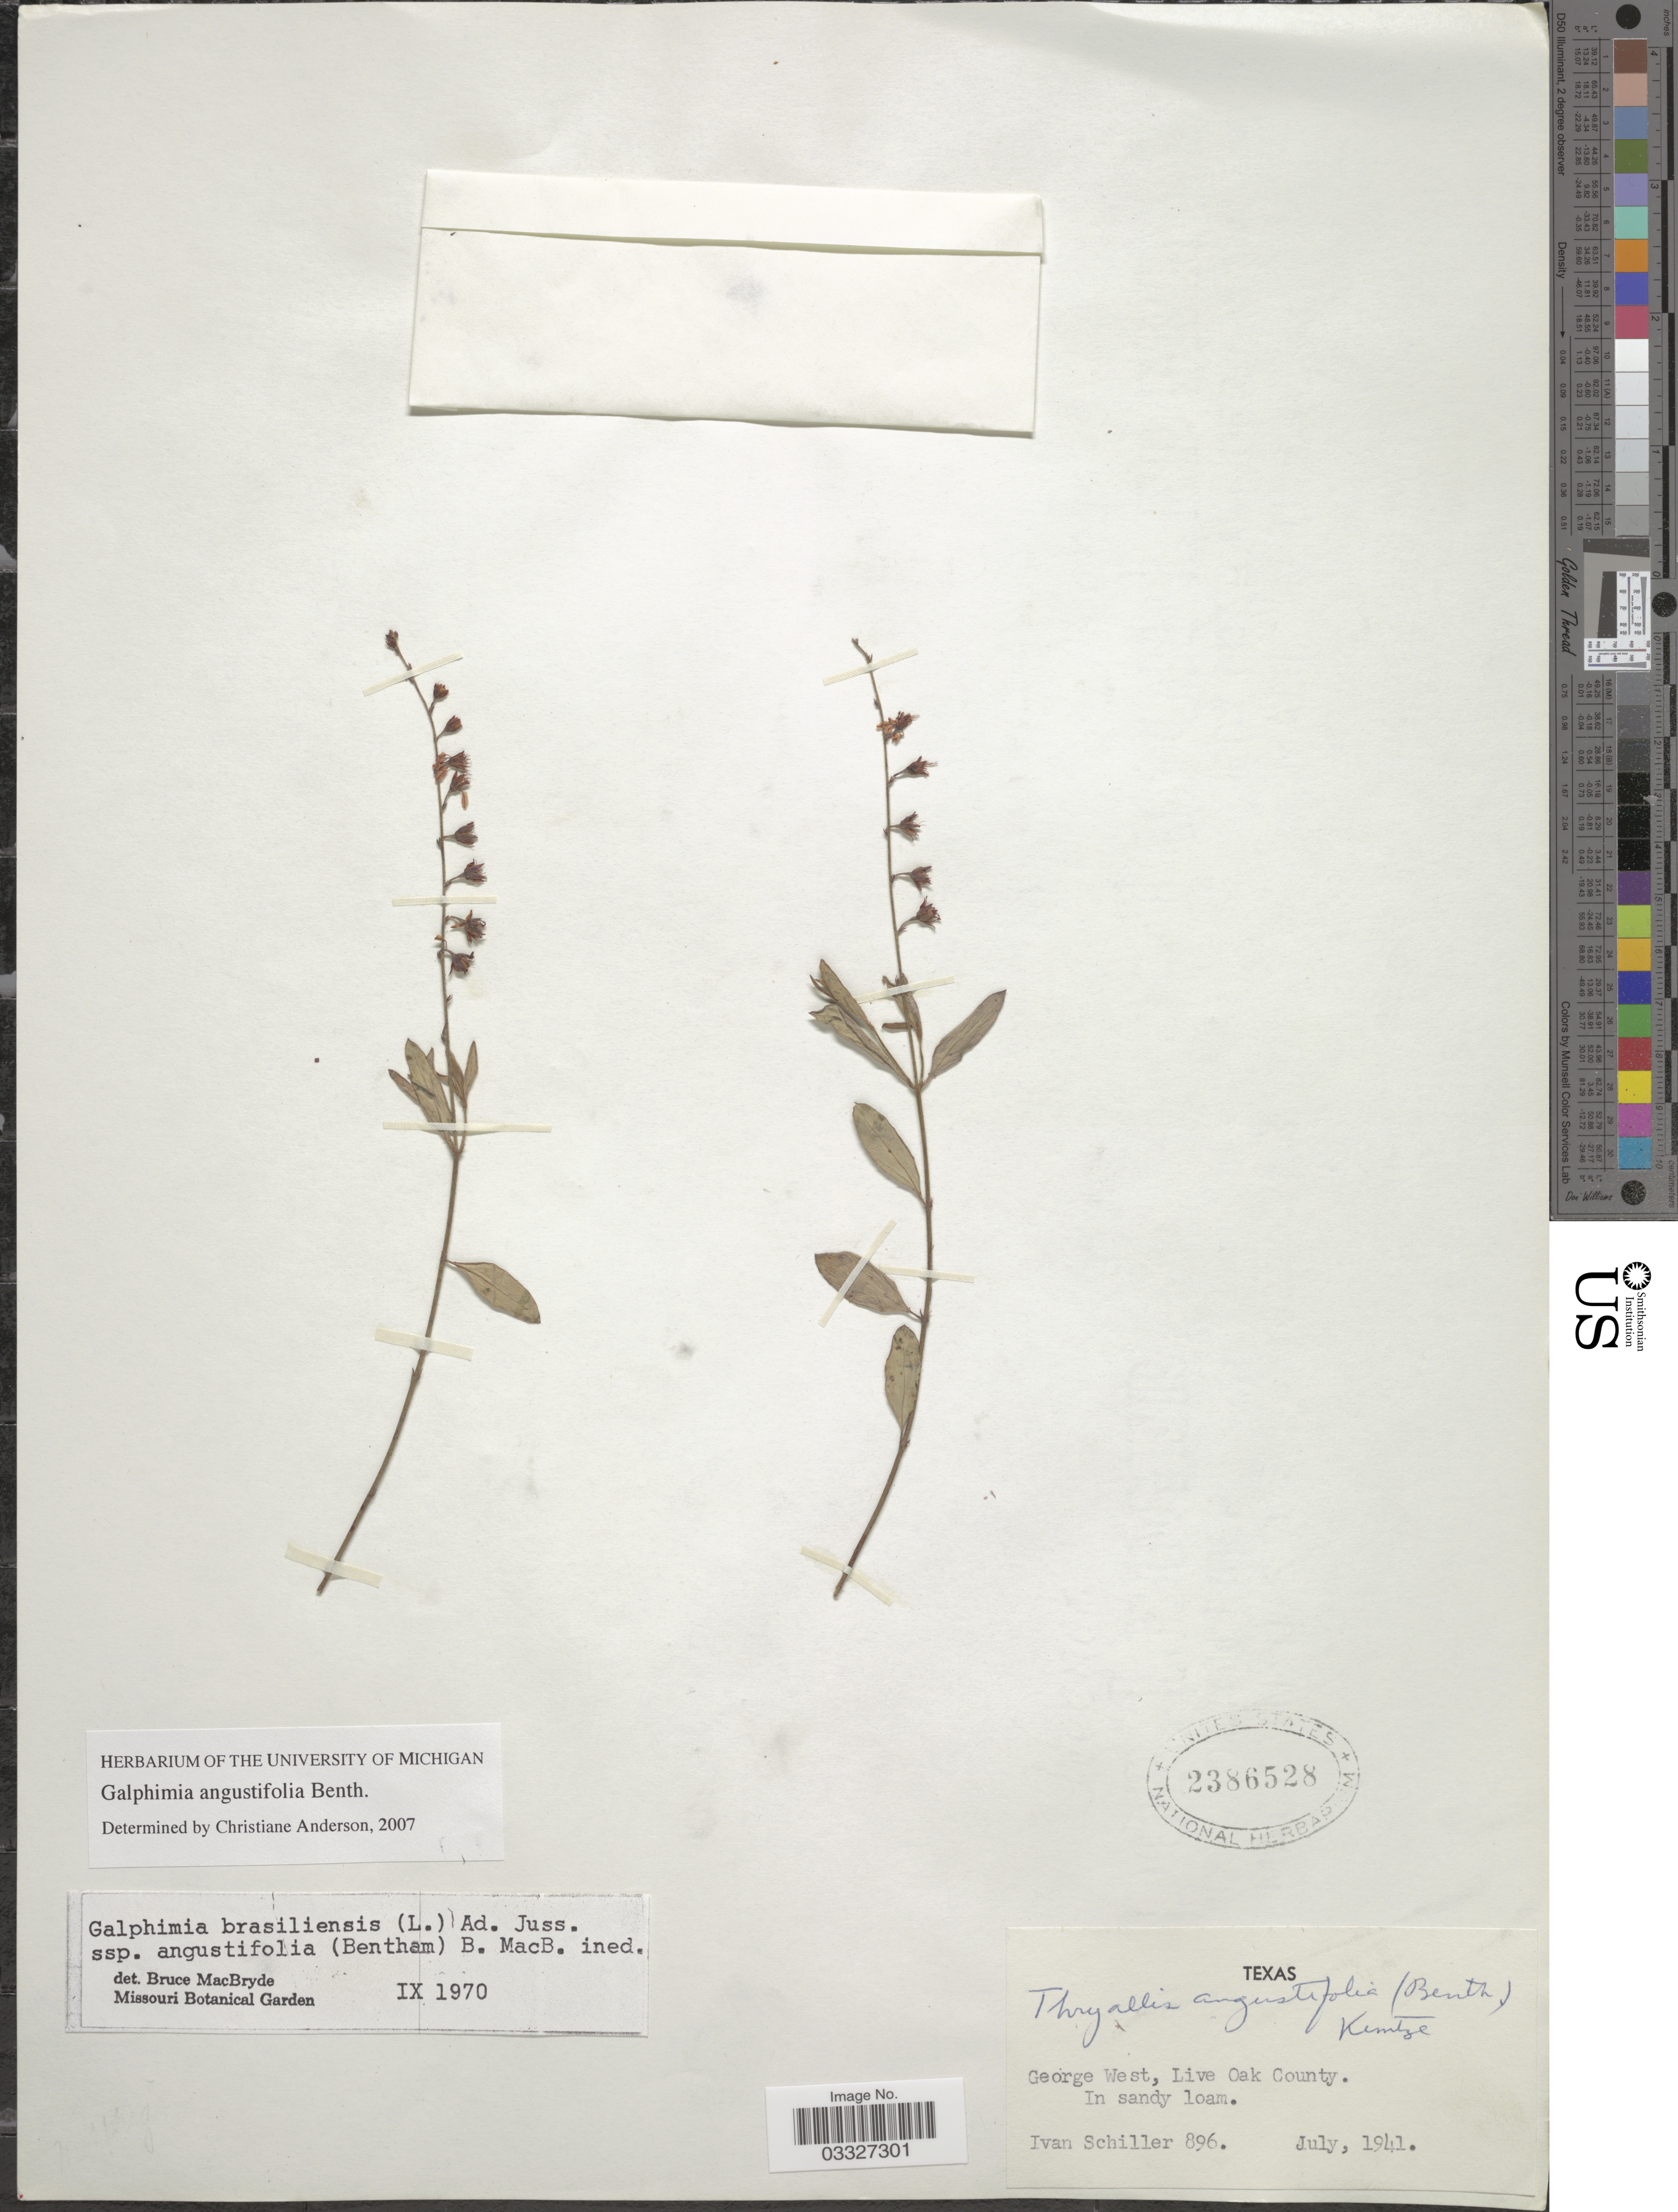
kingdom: Plantae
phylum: Tracheophyta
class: Magnoliopsida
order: Malpighiales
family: Malpighiaceae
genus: Galphimia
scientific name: Galphimia angustifolia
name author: Benth.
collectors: I. Schiller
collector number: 896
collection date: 1941-07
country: United States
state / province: Texas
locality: George West, Live Oak County.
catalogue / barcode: US 2386528